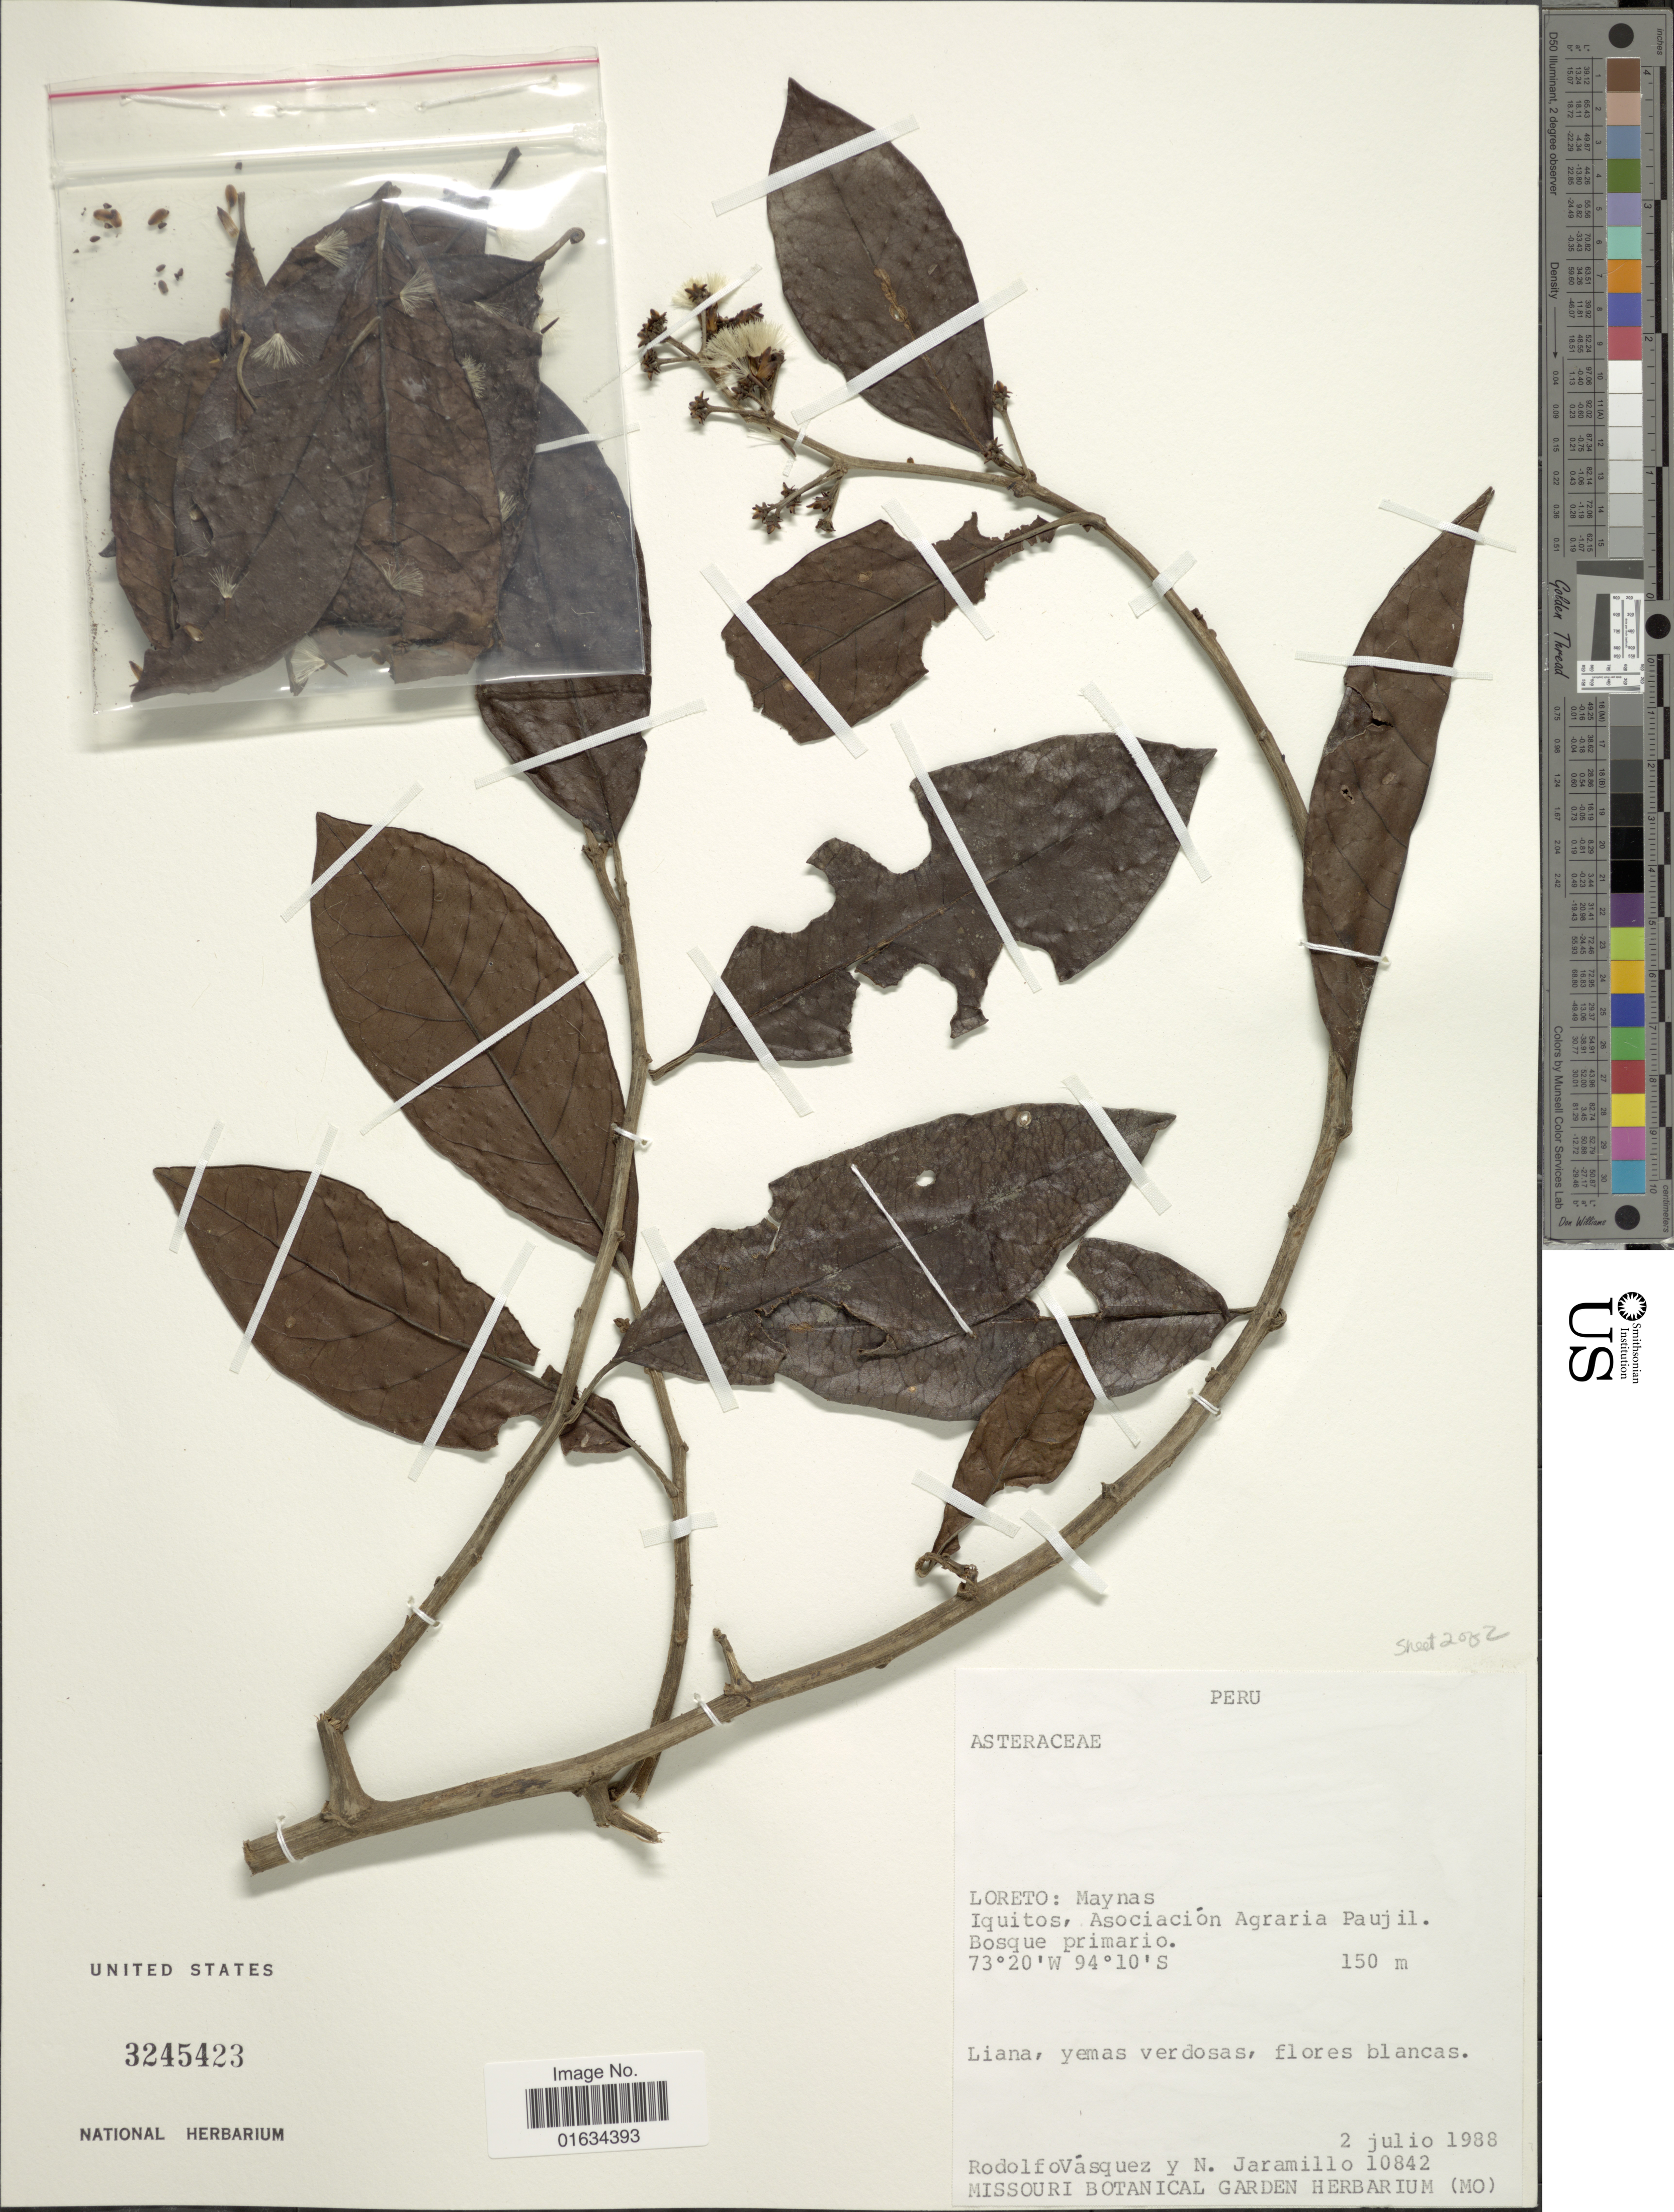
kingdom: Plantae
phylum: Tracheophyta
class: Magnoliopsida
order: Asterales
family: Asteraceae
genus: Piptocarpha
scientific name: Piptocarpha vasquezii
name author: H. Rob.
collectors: R. Vásquez & N. Jaramillo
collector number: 10842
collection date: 1988-07-02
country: Peru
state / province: Loreto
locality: Maynas. Iquitos, Asociación Agraria Paujil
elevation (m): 150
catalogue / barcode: US 3245423